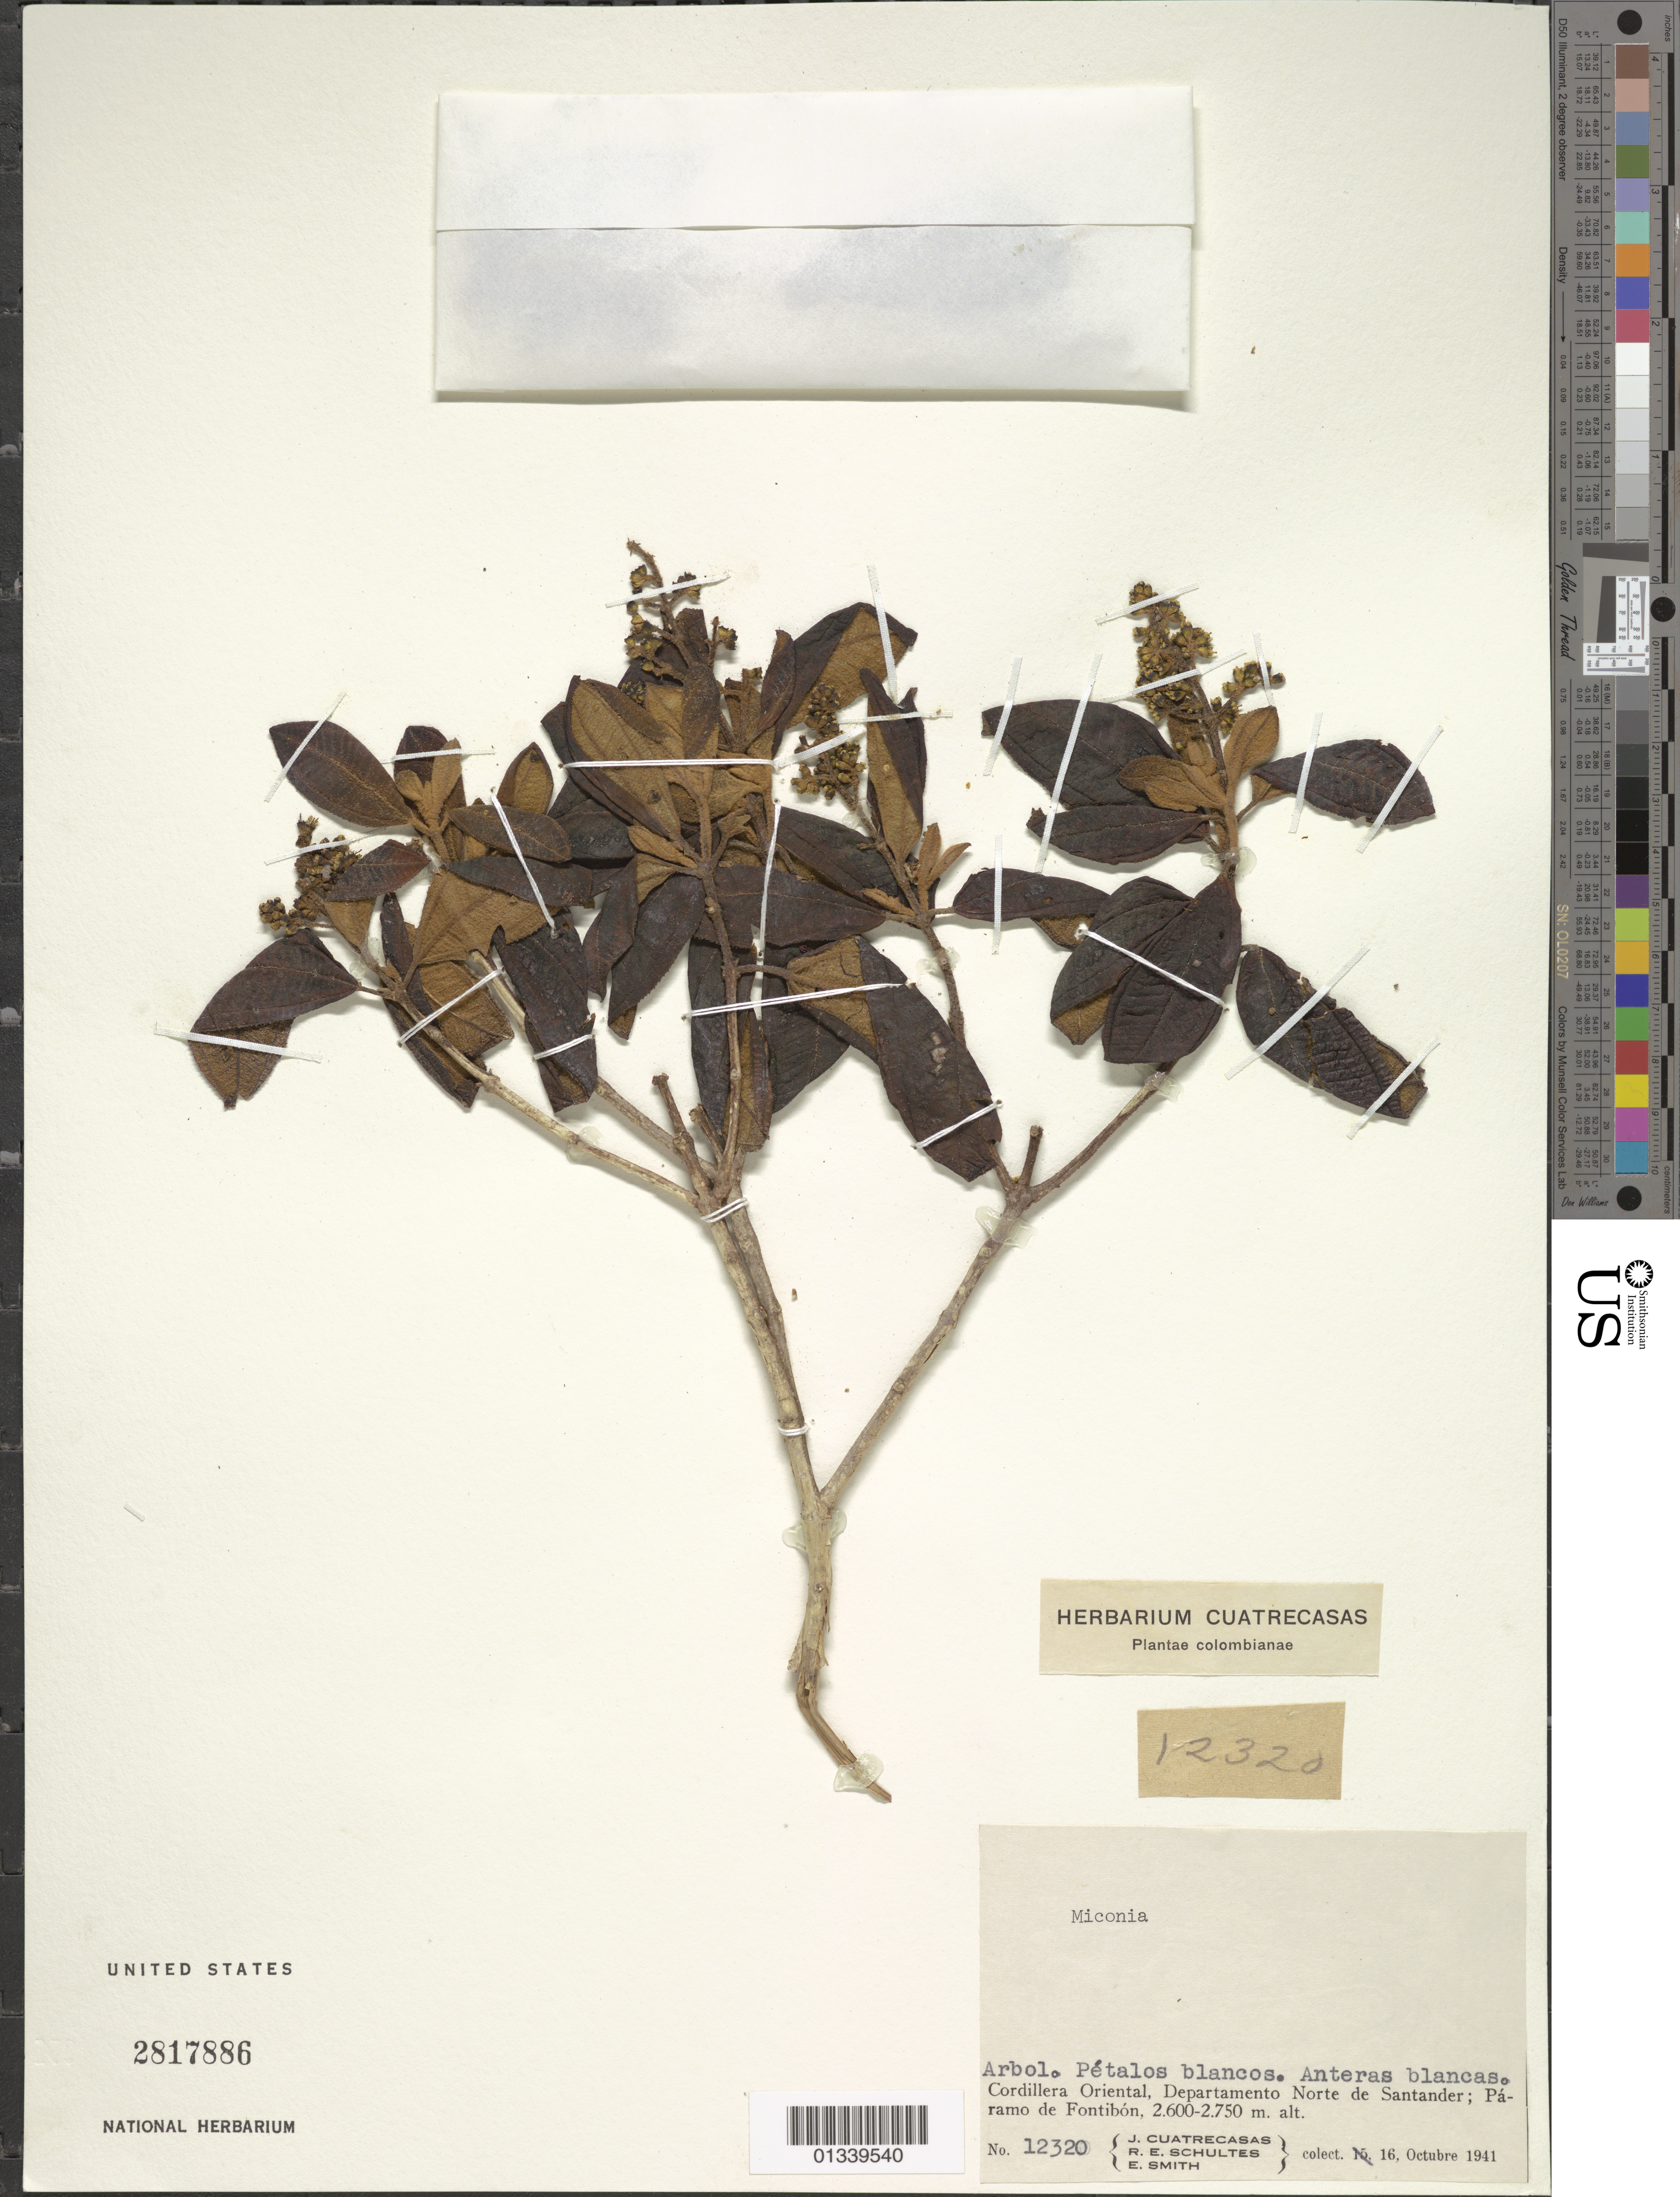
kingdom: Plantae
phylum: Tracheophyta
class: Magnoliopsida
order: Myrtales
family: Melastomataceae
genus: Miconia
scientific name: Miconia sp.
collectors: J. Cuatrecasas, R. E. Schultes & E. E. Smith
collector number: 12320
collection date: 1941-10-16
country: Colombia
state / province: Norte de Santander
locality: Cordillera Oriental; Paramo de Fontibon.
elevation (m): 2600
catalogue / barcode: US 2817886